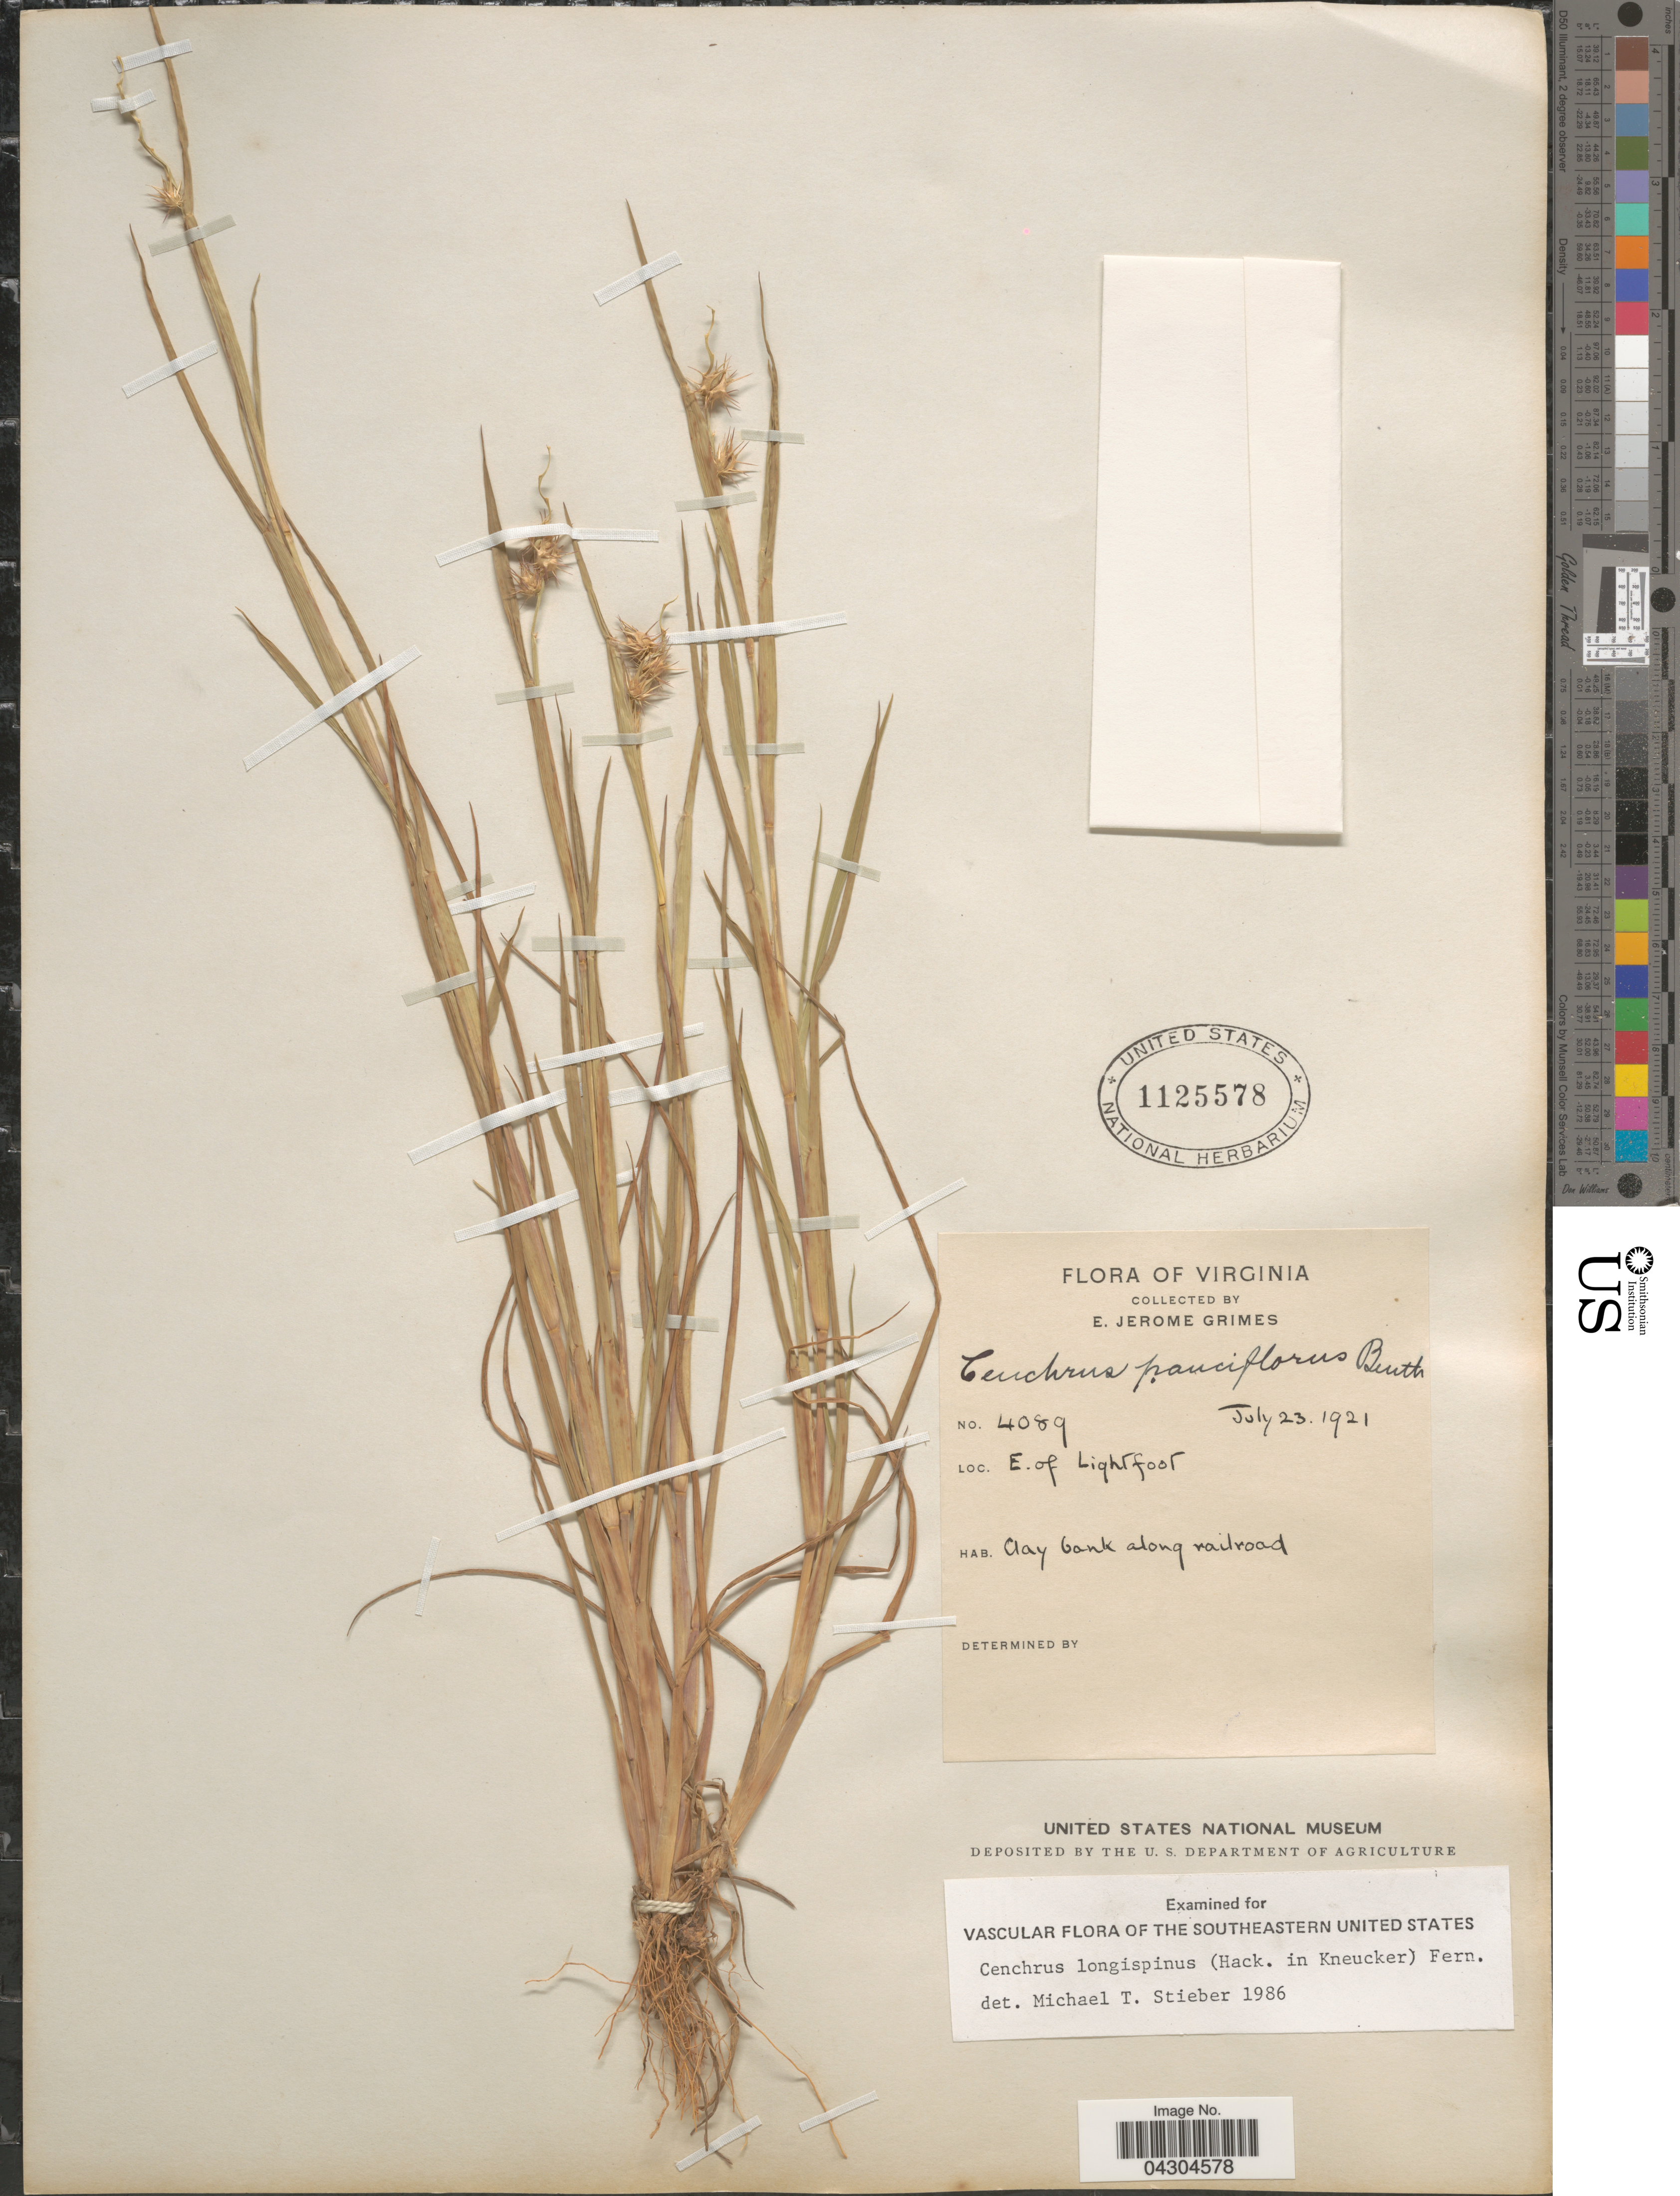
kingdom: Plantae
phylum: Tracheophyta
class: Liliopsida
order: Poales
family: Poaceae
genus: Cenchrus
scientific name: Cenchrus longispinus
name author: (Hack.) Fernald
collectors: E. J. Grimes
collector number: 4089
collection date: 1921-07-23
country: United States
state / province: Virginia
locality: E. of Lightfoot. Clay bank along railroad.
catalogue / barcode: US 1125578